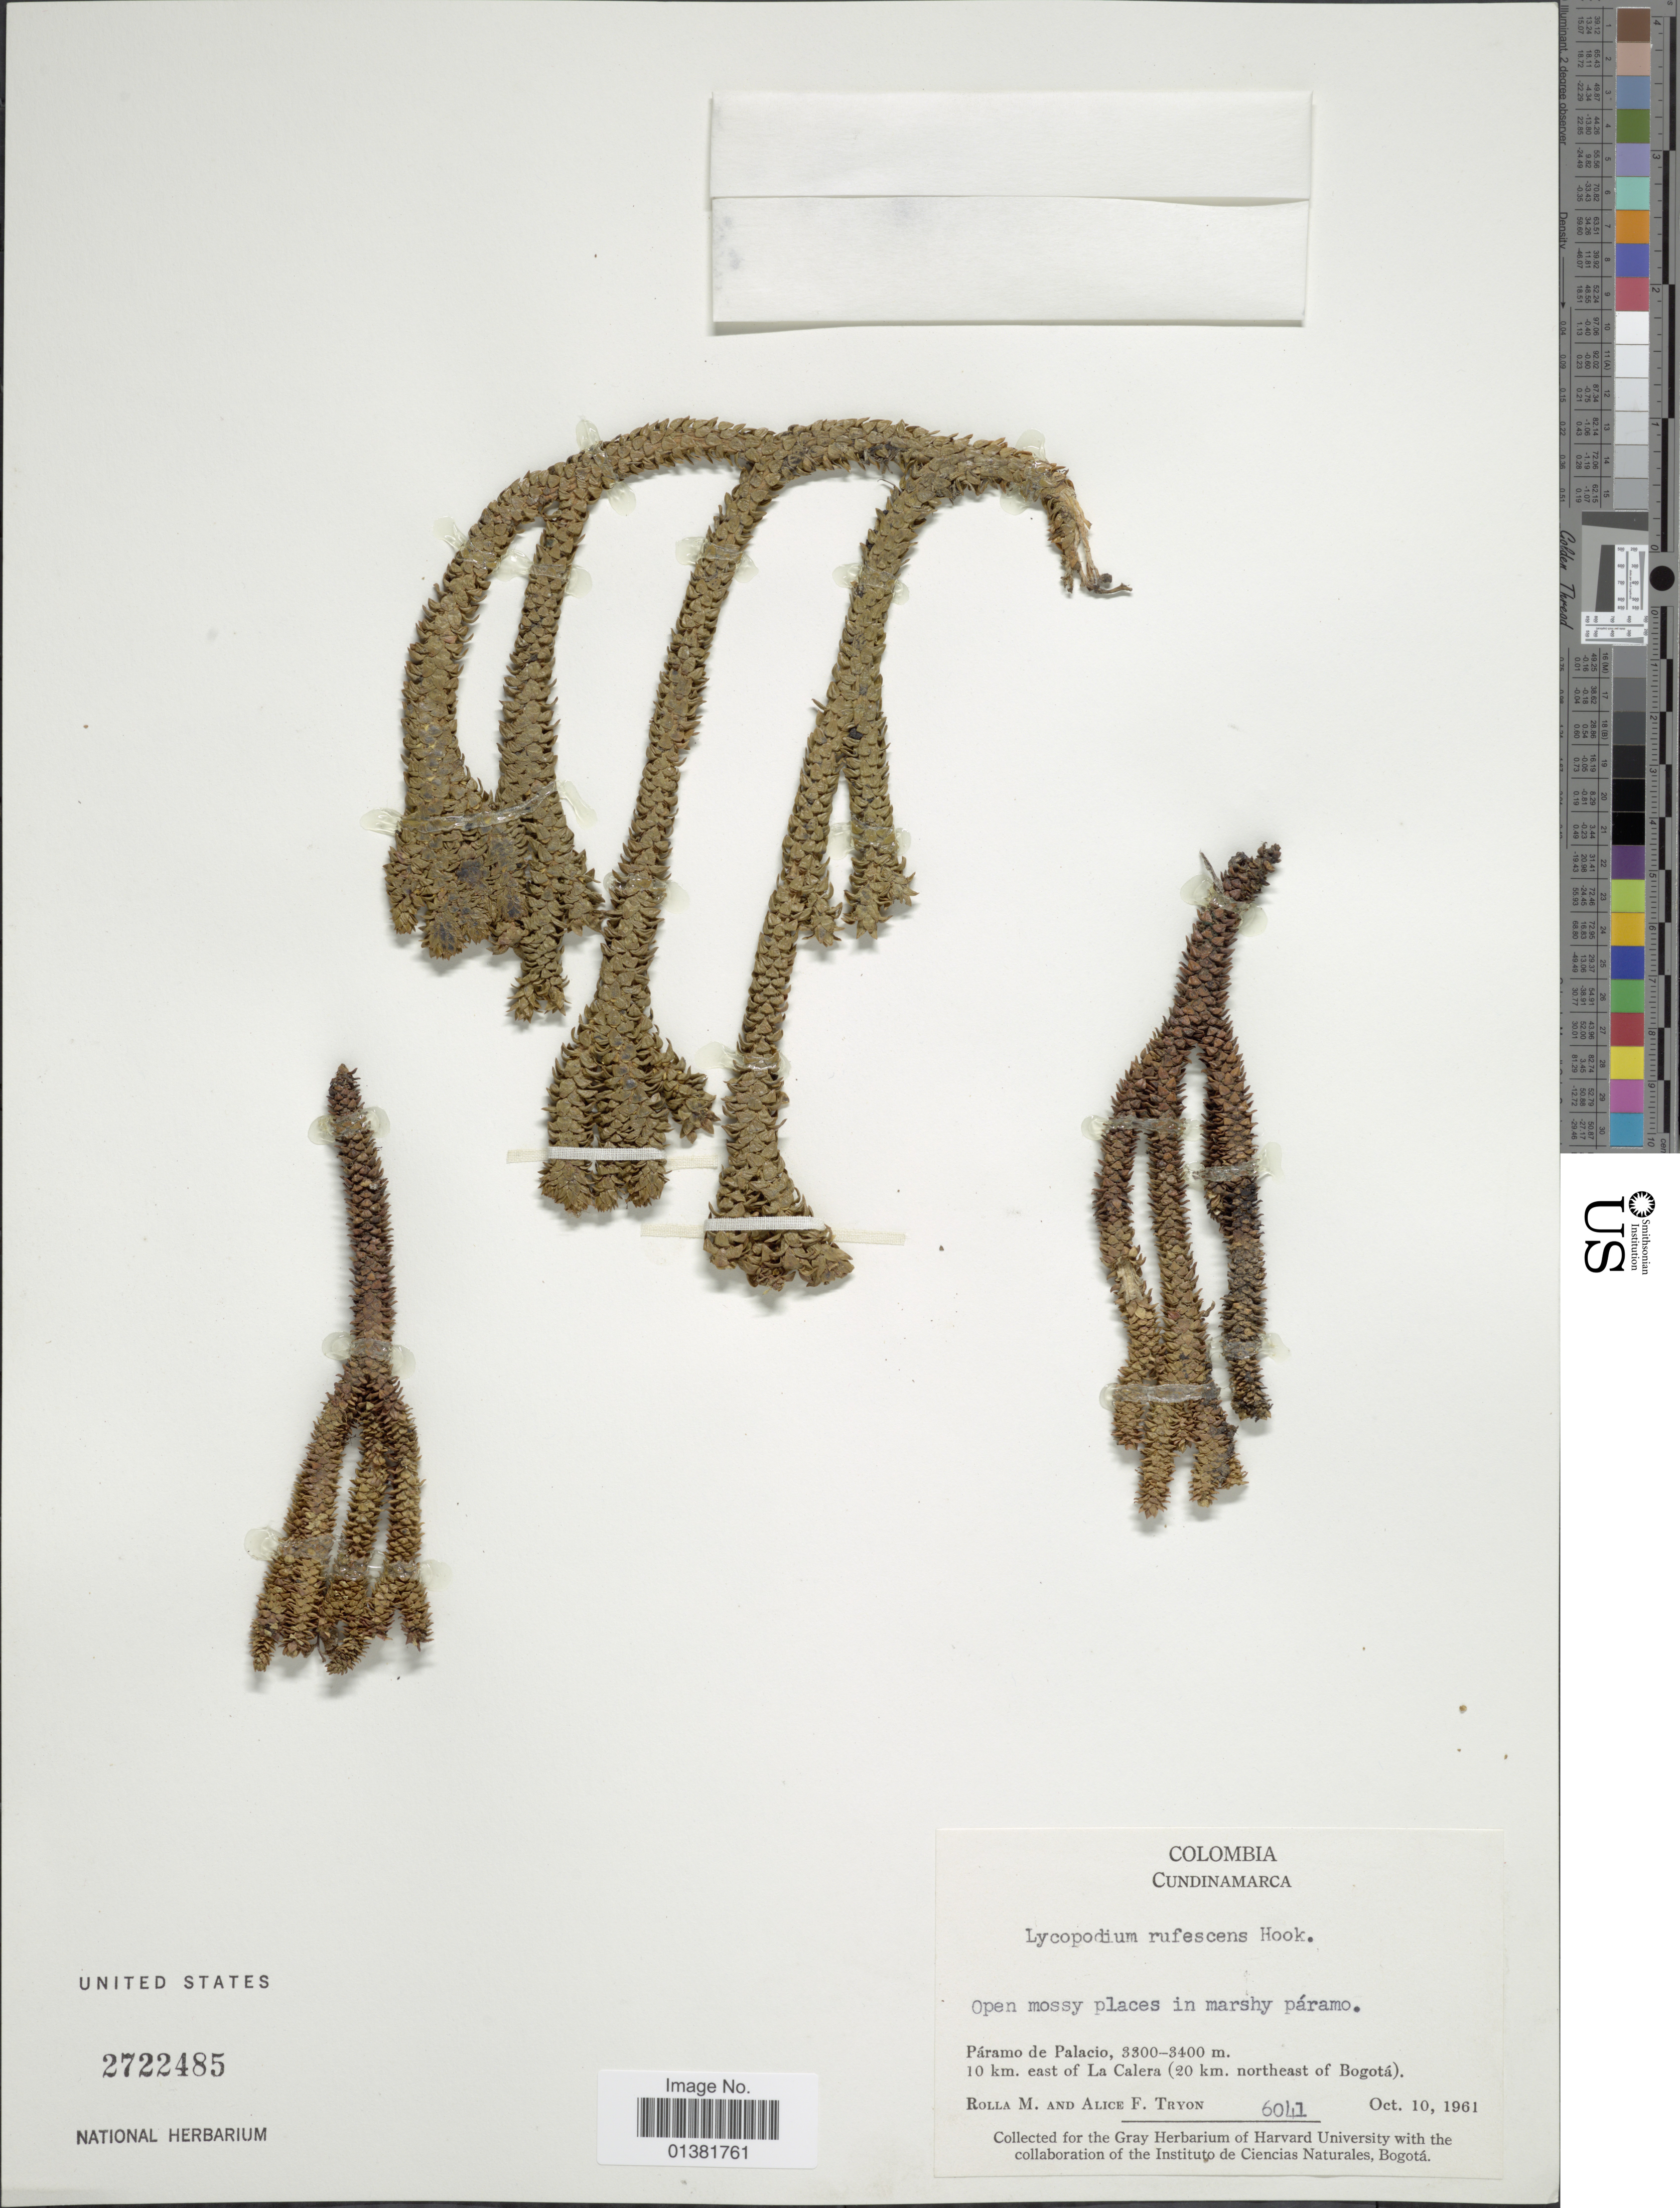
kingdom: Plantae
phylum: Tracheophyta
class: Lycopodiopsida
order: Lycopodiales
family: Lycopodiaceae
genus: Phlegmariurus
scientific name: Phlegmariurus brevifolius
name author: (Grev. & Hook.) B. Øllg.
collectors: R. M. Tryon & A. F. Tryon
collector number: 6041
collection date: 1961-10-10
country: Colombia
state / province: Cundinamarca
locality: Páramo de Palacio, 10 km. east of La Calera (20 km. northeast of Bogotá)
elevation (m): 3300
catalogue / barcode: US 2722485